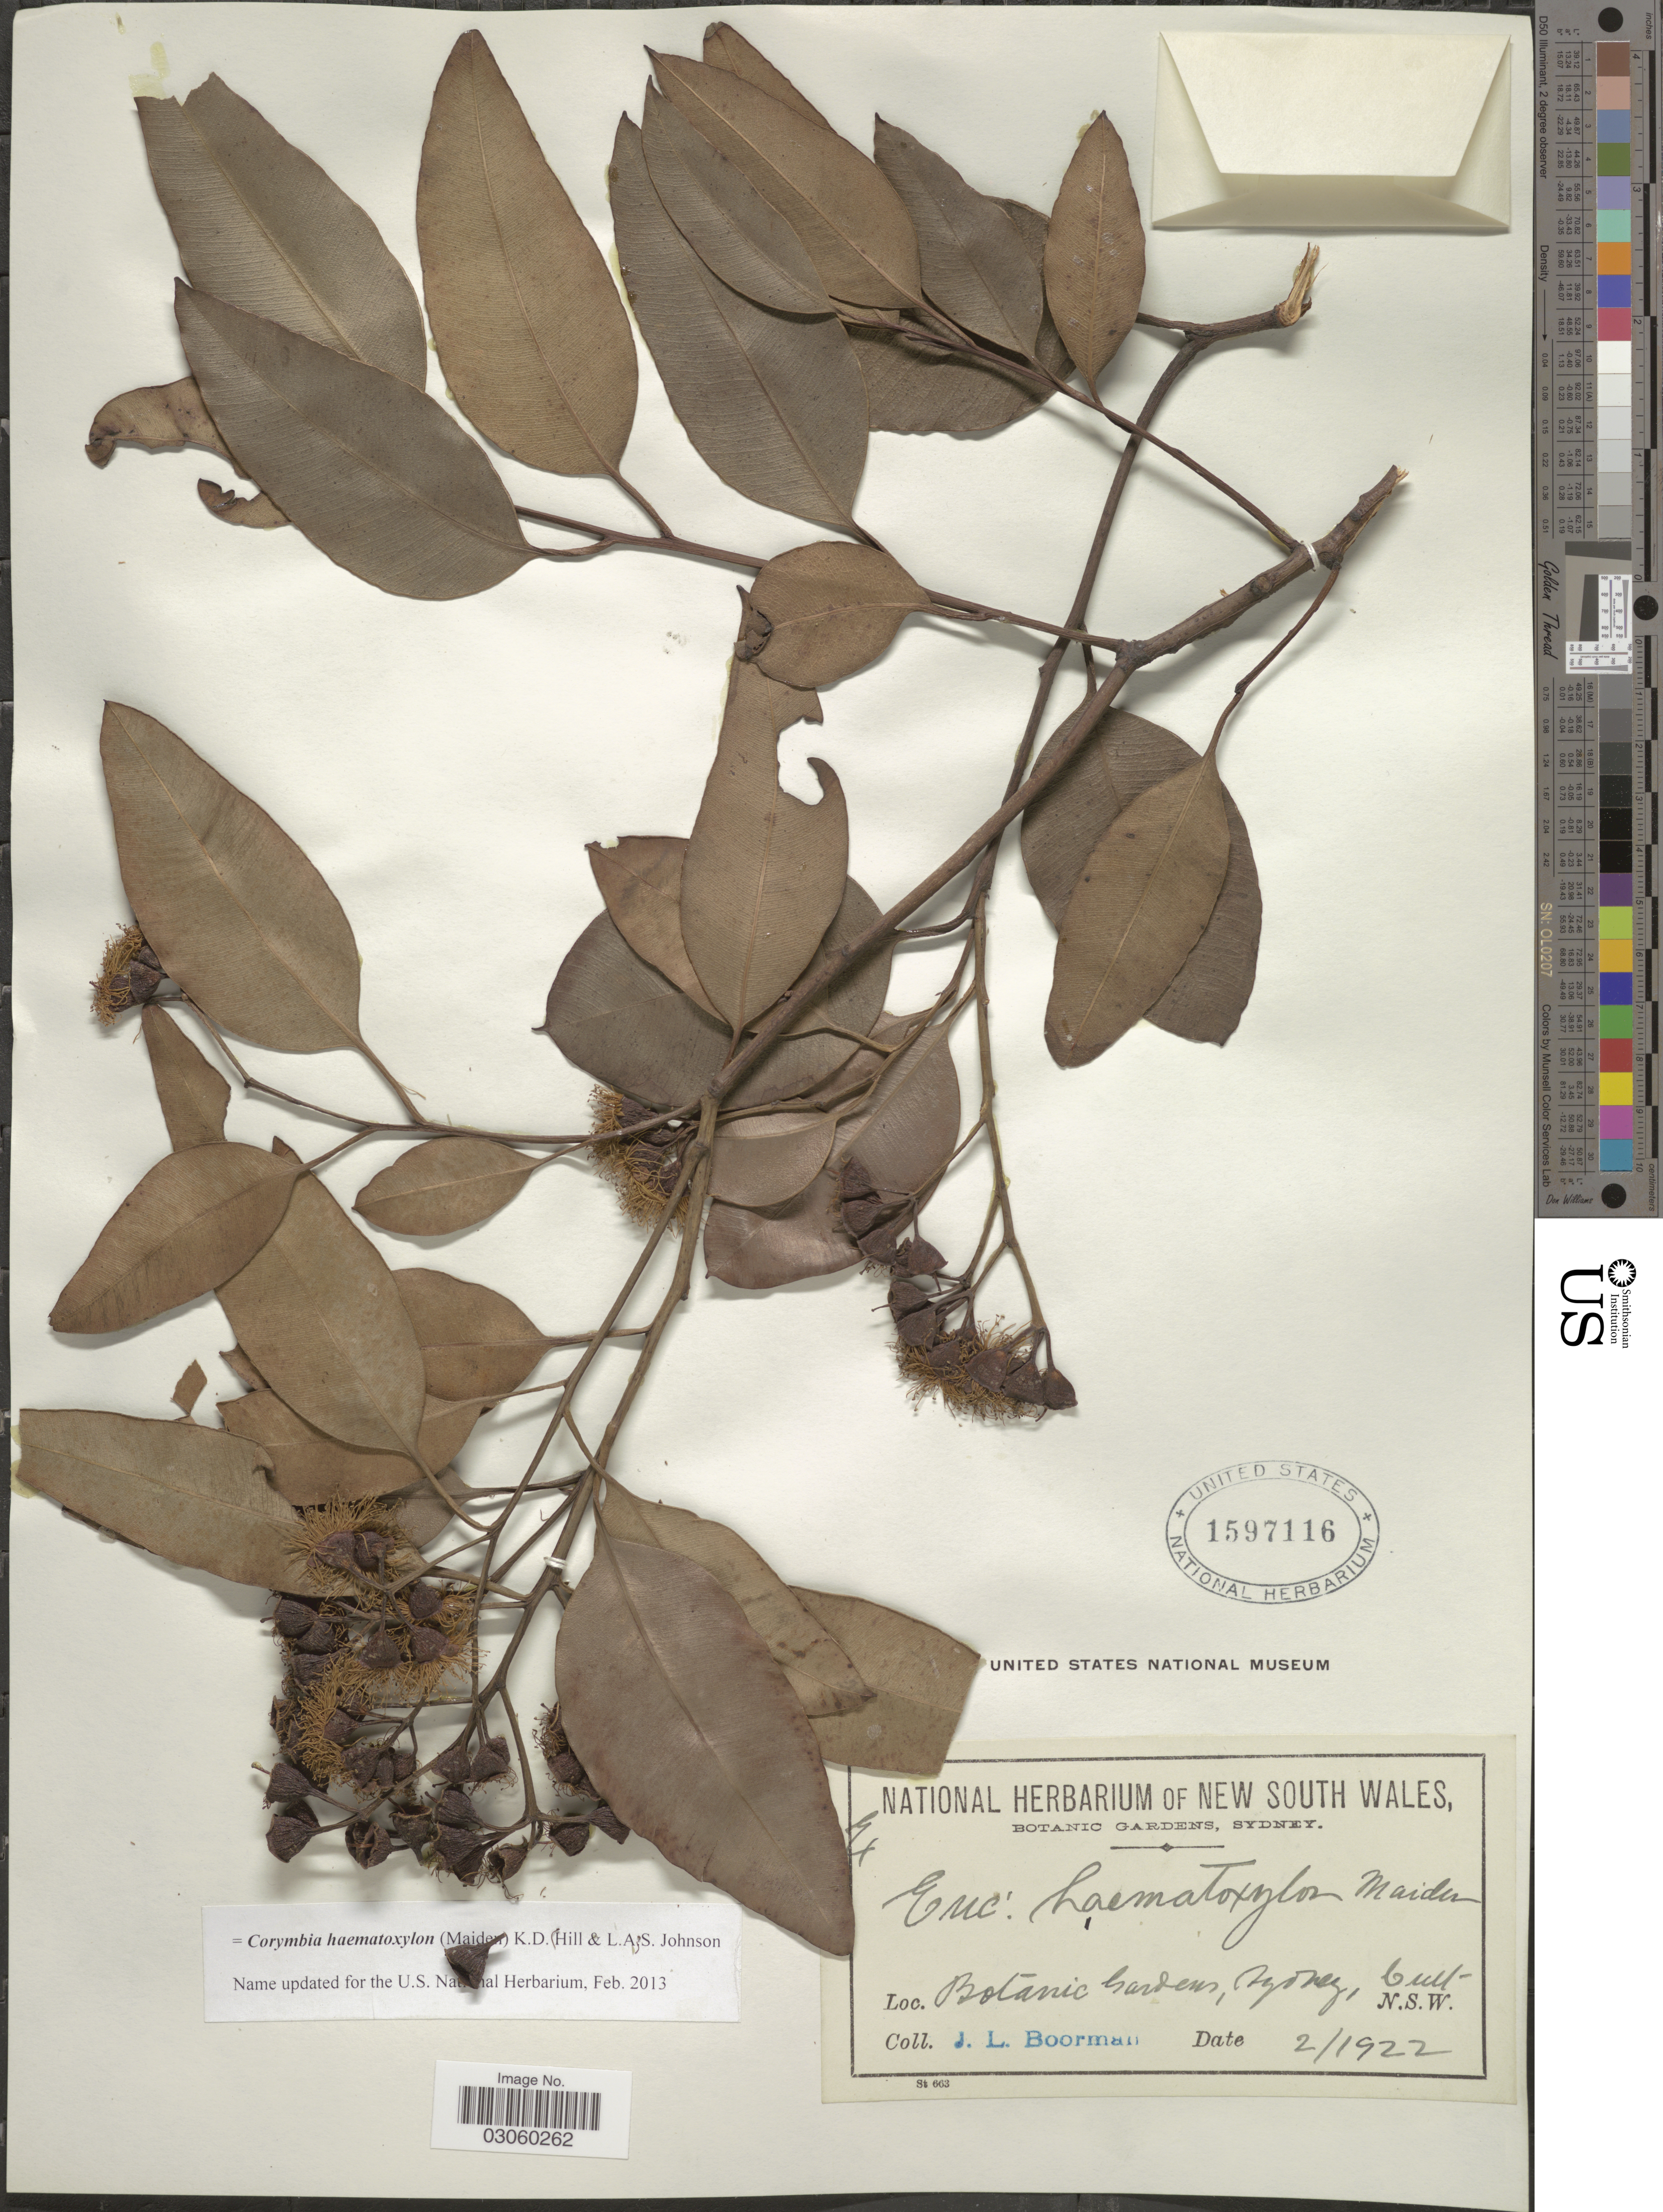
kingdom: Plantae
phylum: Tracheophyta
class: Magnoliopsida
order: Myrtales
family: Myrtaceae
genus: Corymbia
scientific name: Corymbia haematoxylon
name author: (Maiden) K.D. Hill & L.A.S. Johnson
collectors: J. Boorman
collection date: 1922-02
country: Australia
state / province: New South Wales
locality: Botanic Gardens, Sydney, N.S.W.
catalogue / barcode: US 1597116